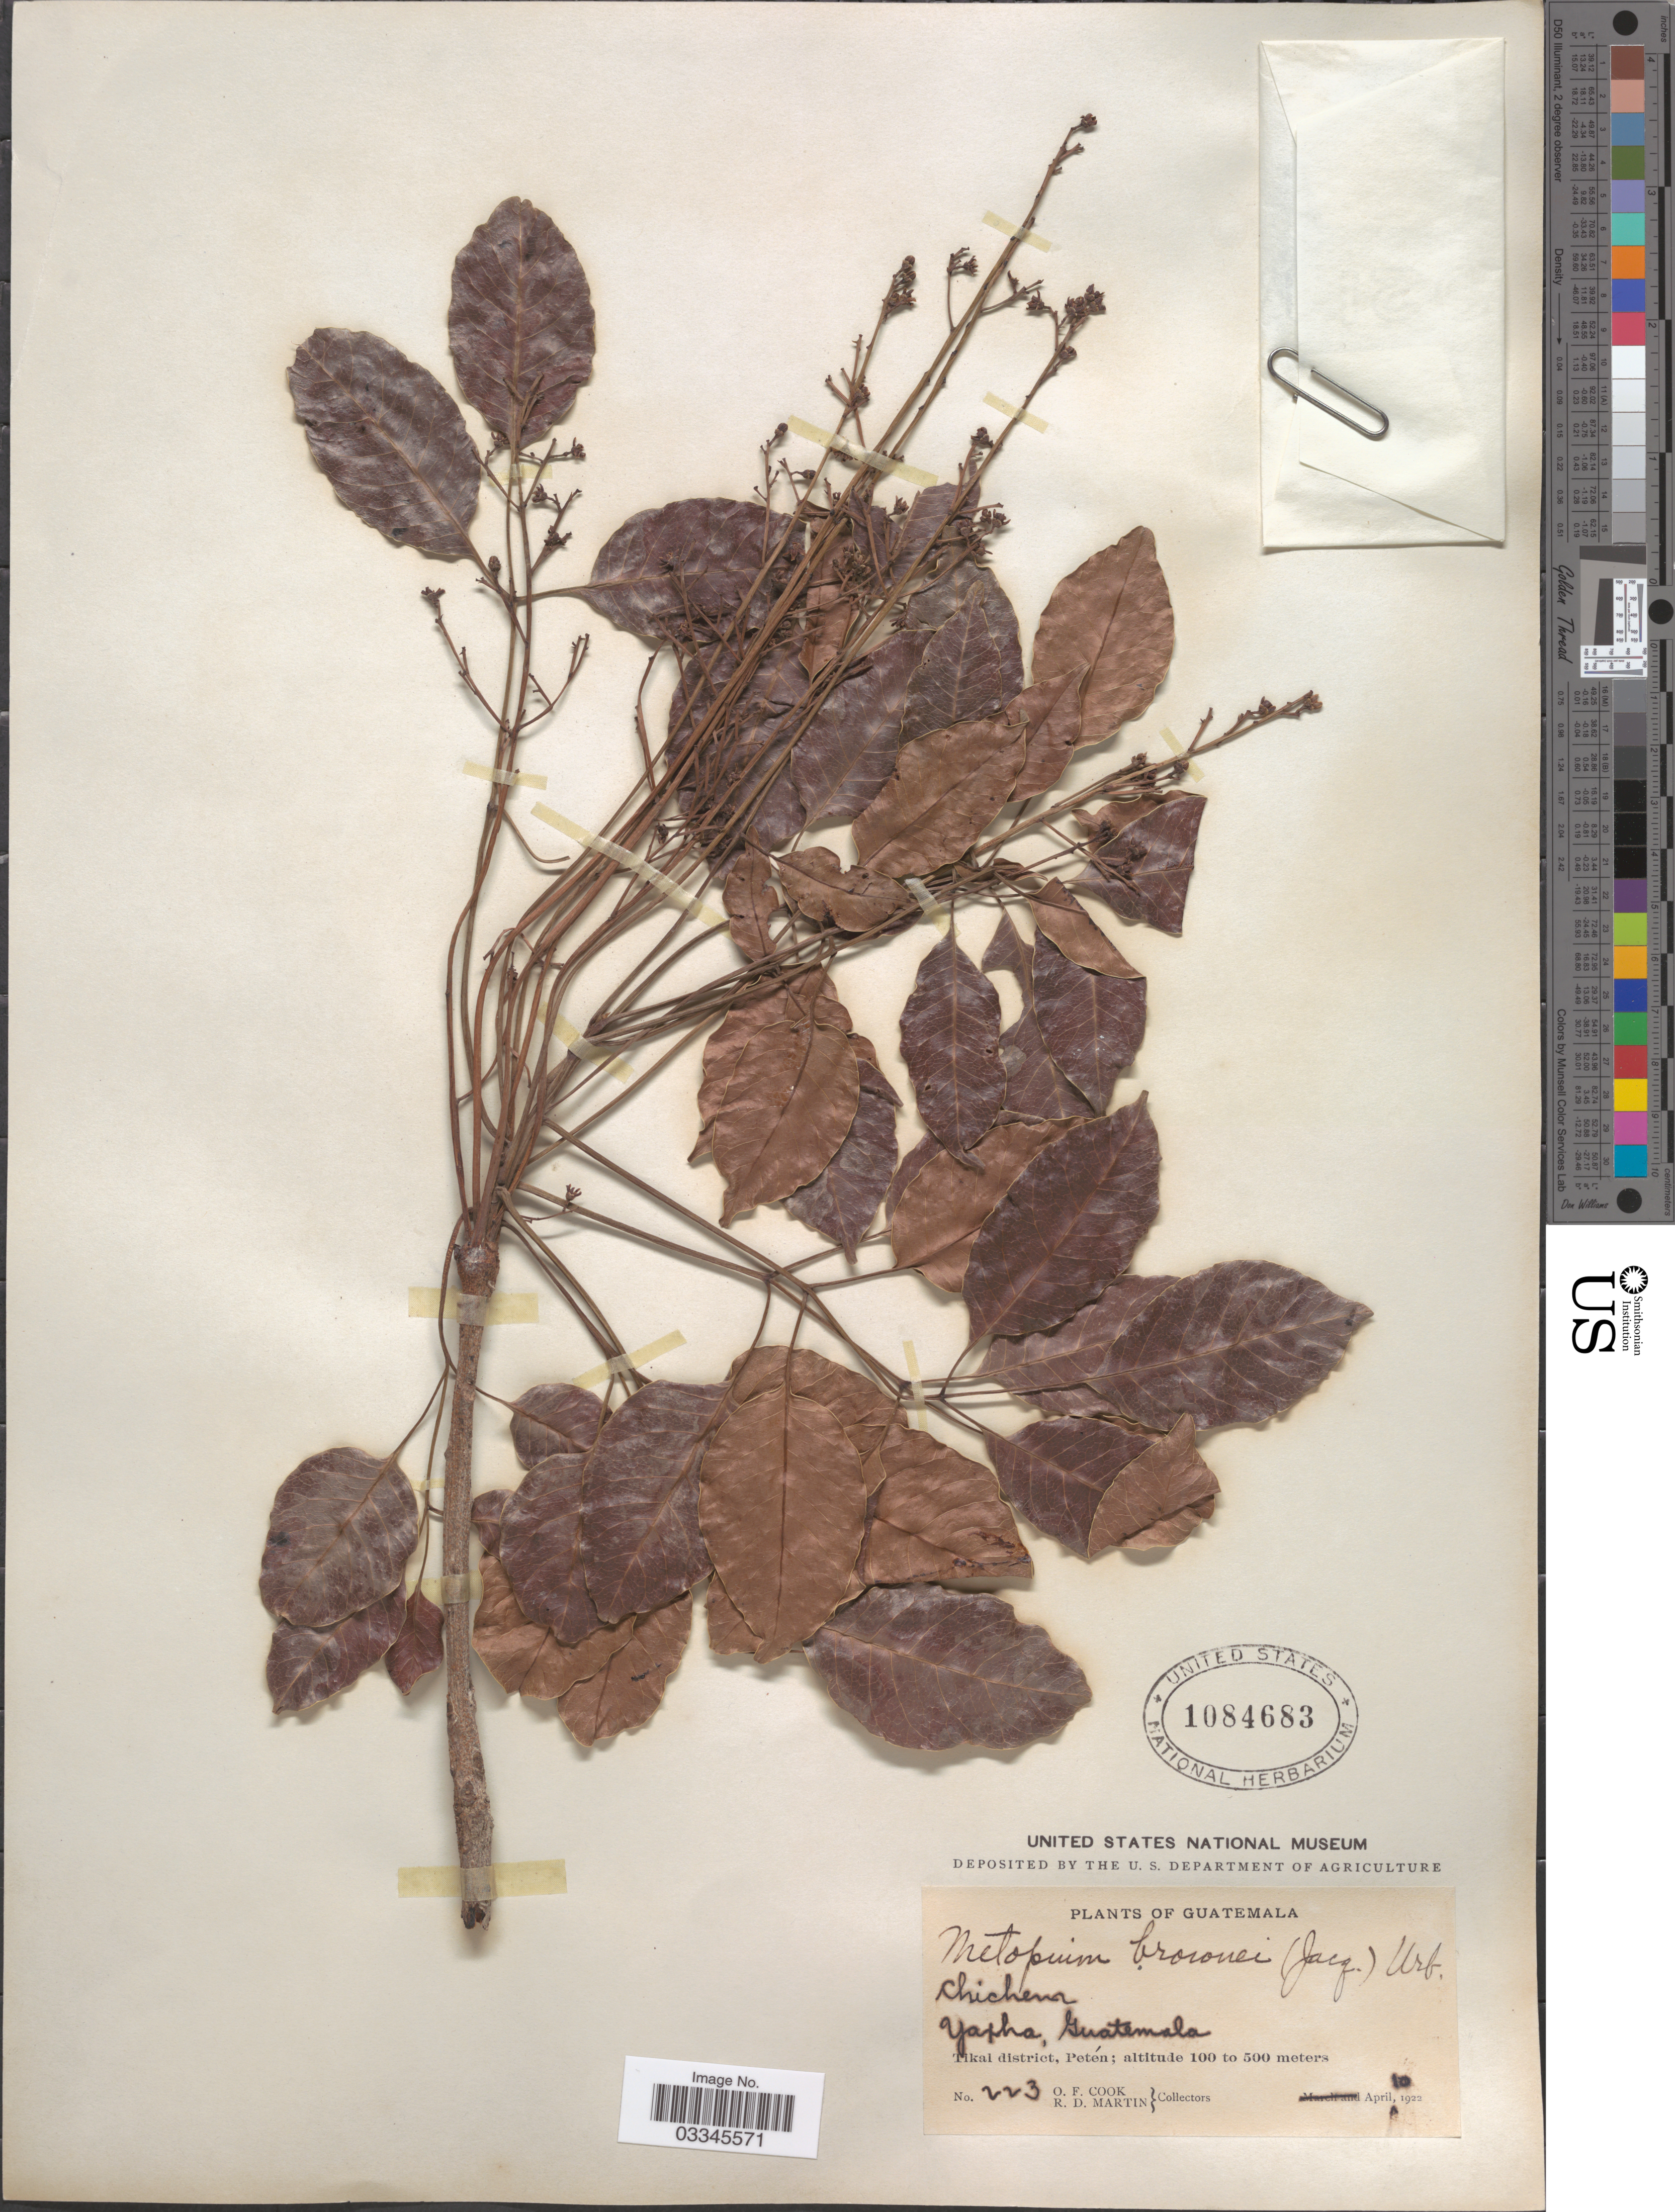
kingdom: Plantae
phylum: Tracheophyta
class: Magnoliopsida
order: Sapindales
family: Anacardiaceae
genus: Metopium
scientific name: Metopium brownei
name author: (Jacq.) Urb.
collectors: O. F. Cook & R. D. Martin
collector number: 223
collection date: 1922-04-10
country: Guatemala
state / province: El Petén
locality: Yaxha. Tikal district, Petén.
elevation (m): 100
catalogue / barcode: US 1084683